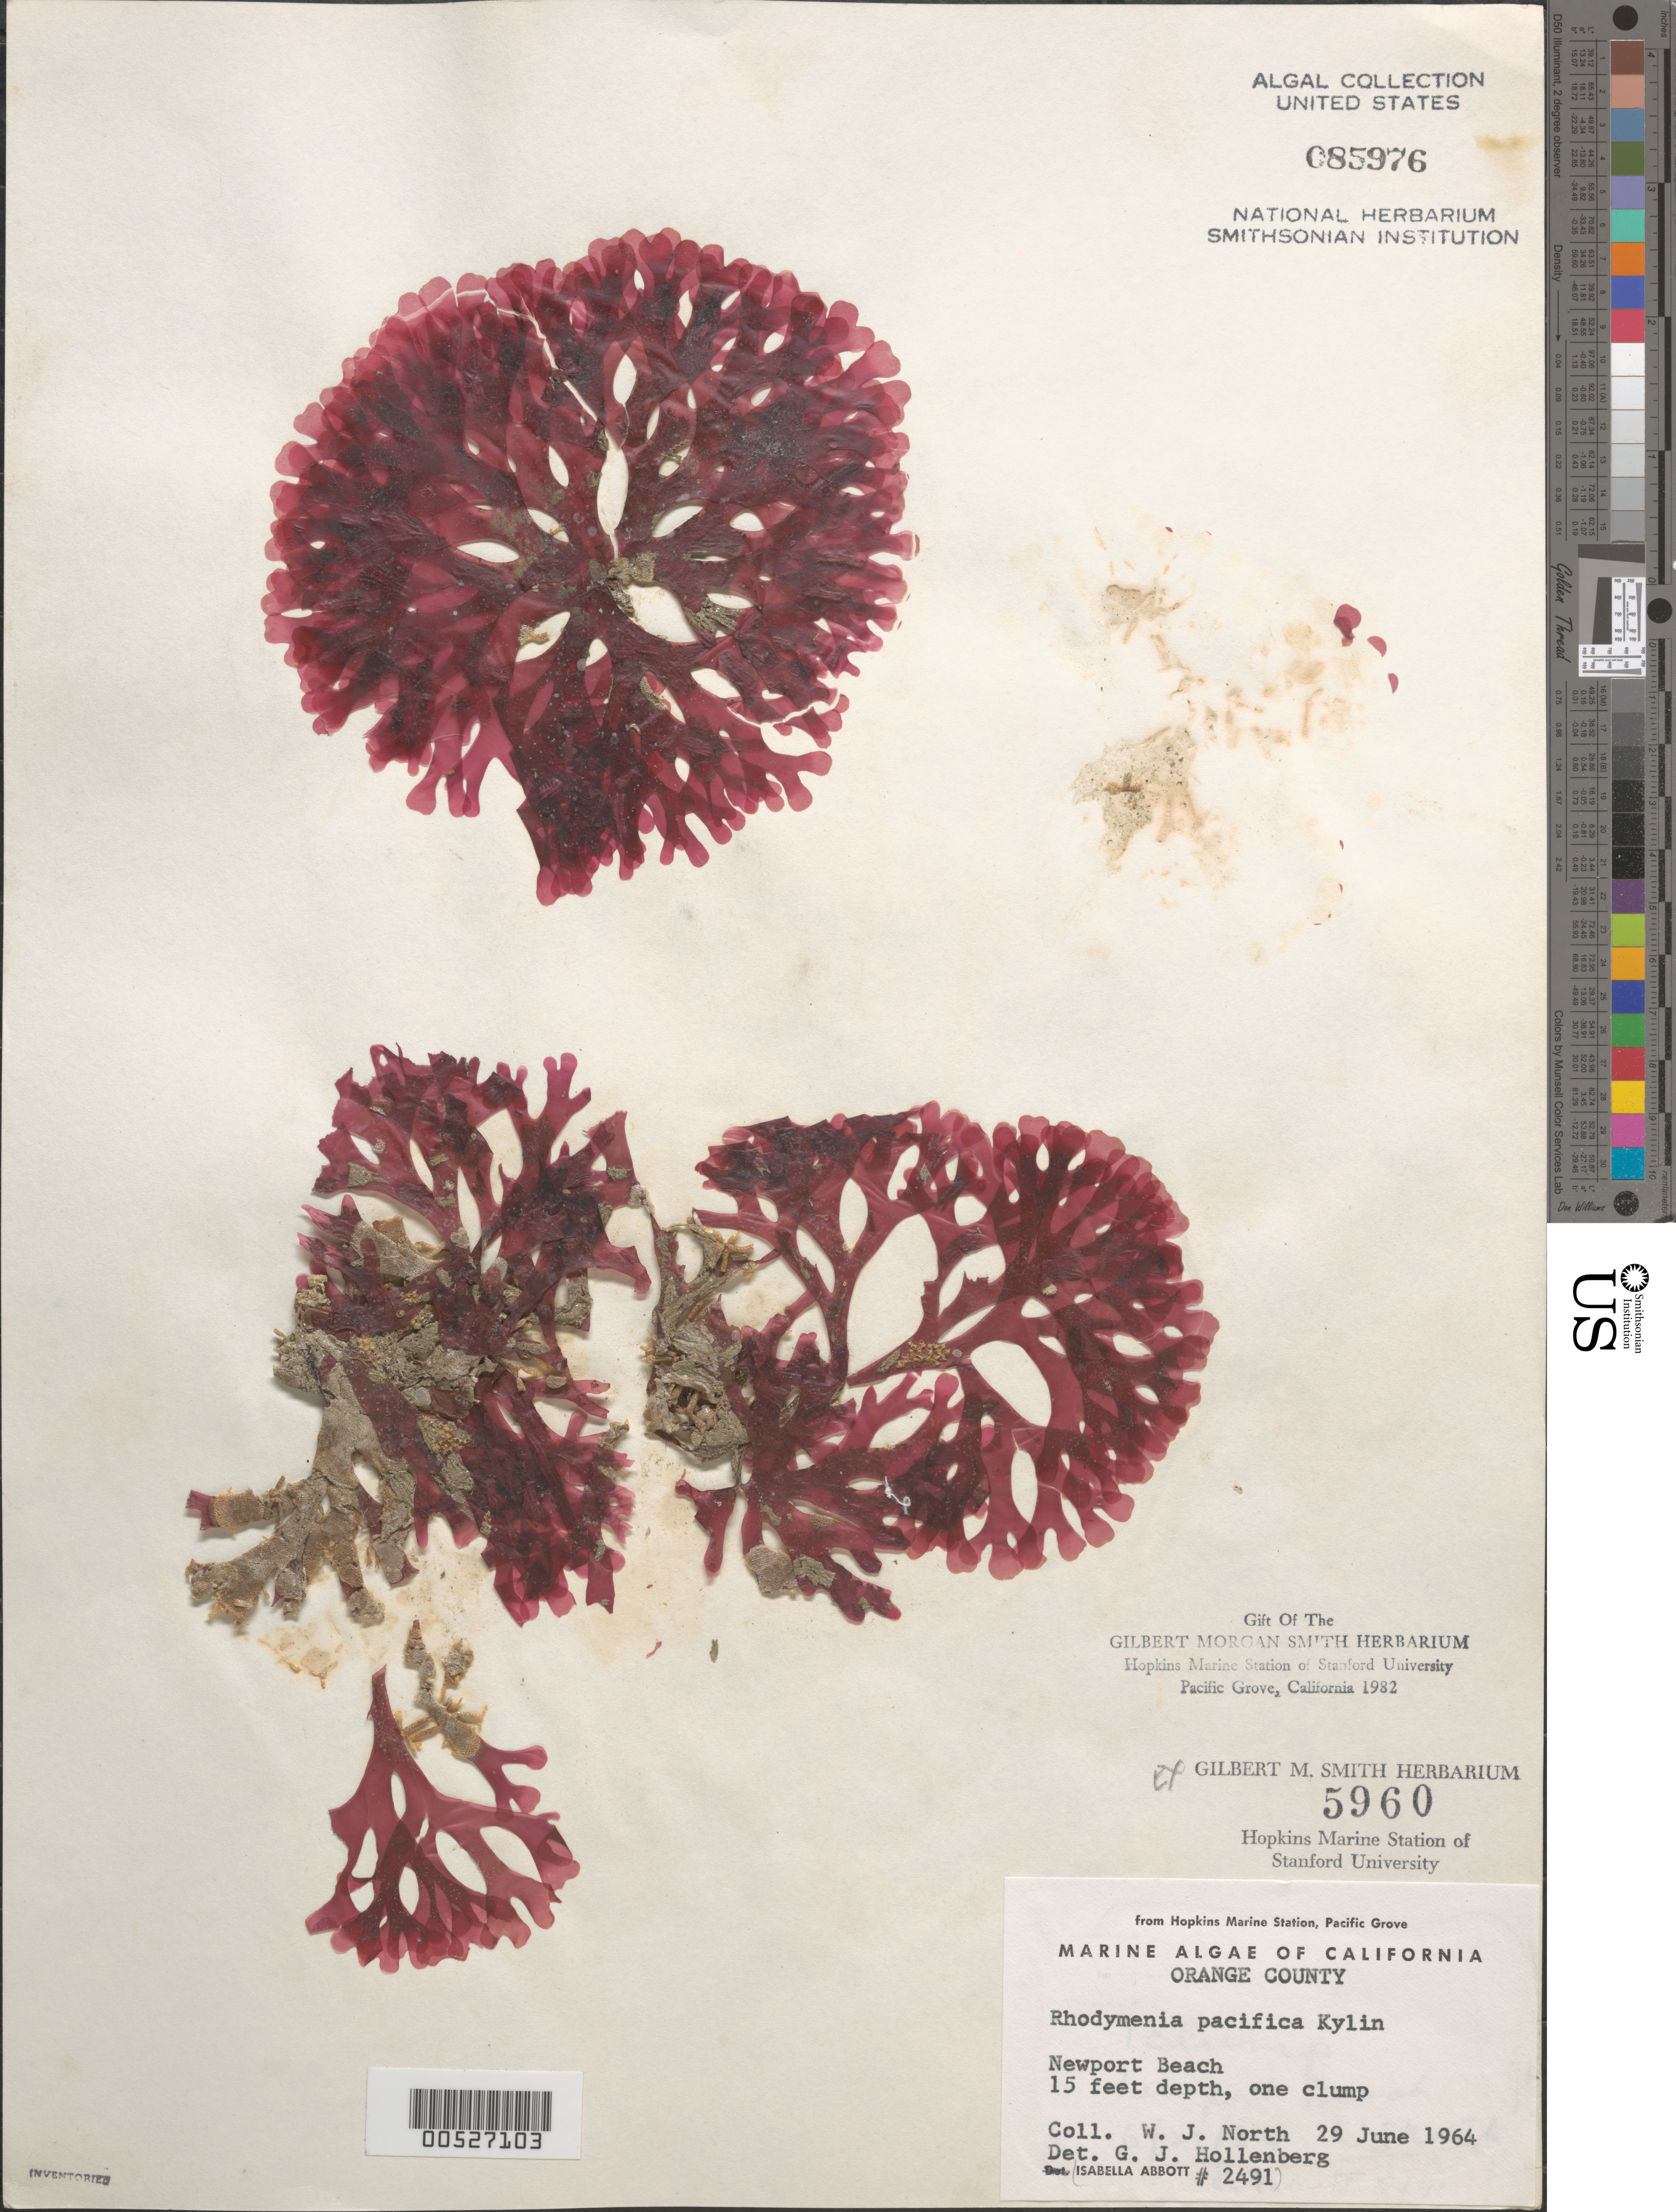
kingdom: Plantae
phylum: Rhodophyta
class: Florideophyceae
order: Rhodymeniales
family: Rhodymeniaceae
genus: Rhodymenia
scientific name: Rhodymenia pacifica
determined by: Hollenberg, George J.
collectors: W. North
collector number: IAA 2491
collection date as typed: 29 Jun 1964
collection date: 1964-06-29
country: United States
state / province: California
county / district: Orange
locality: Newport Beach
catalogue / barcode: US 85976